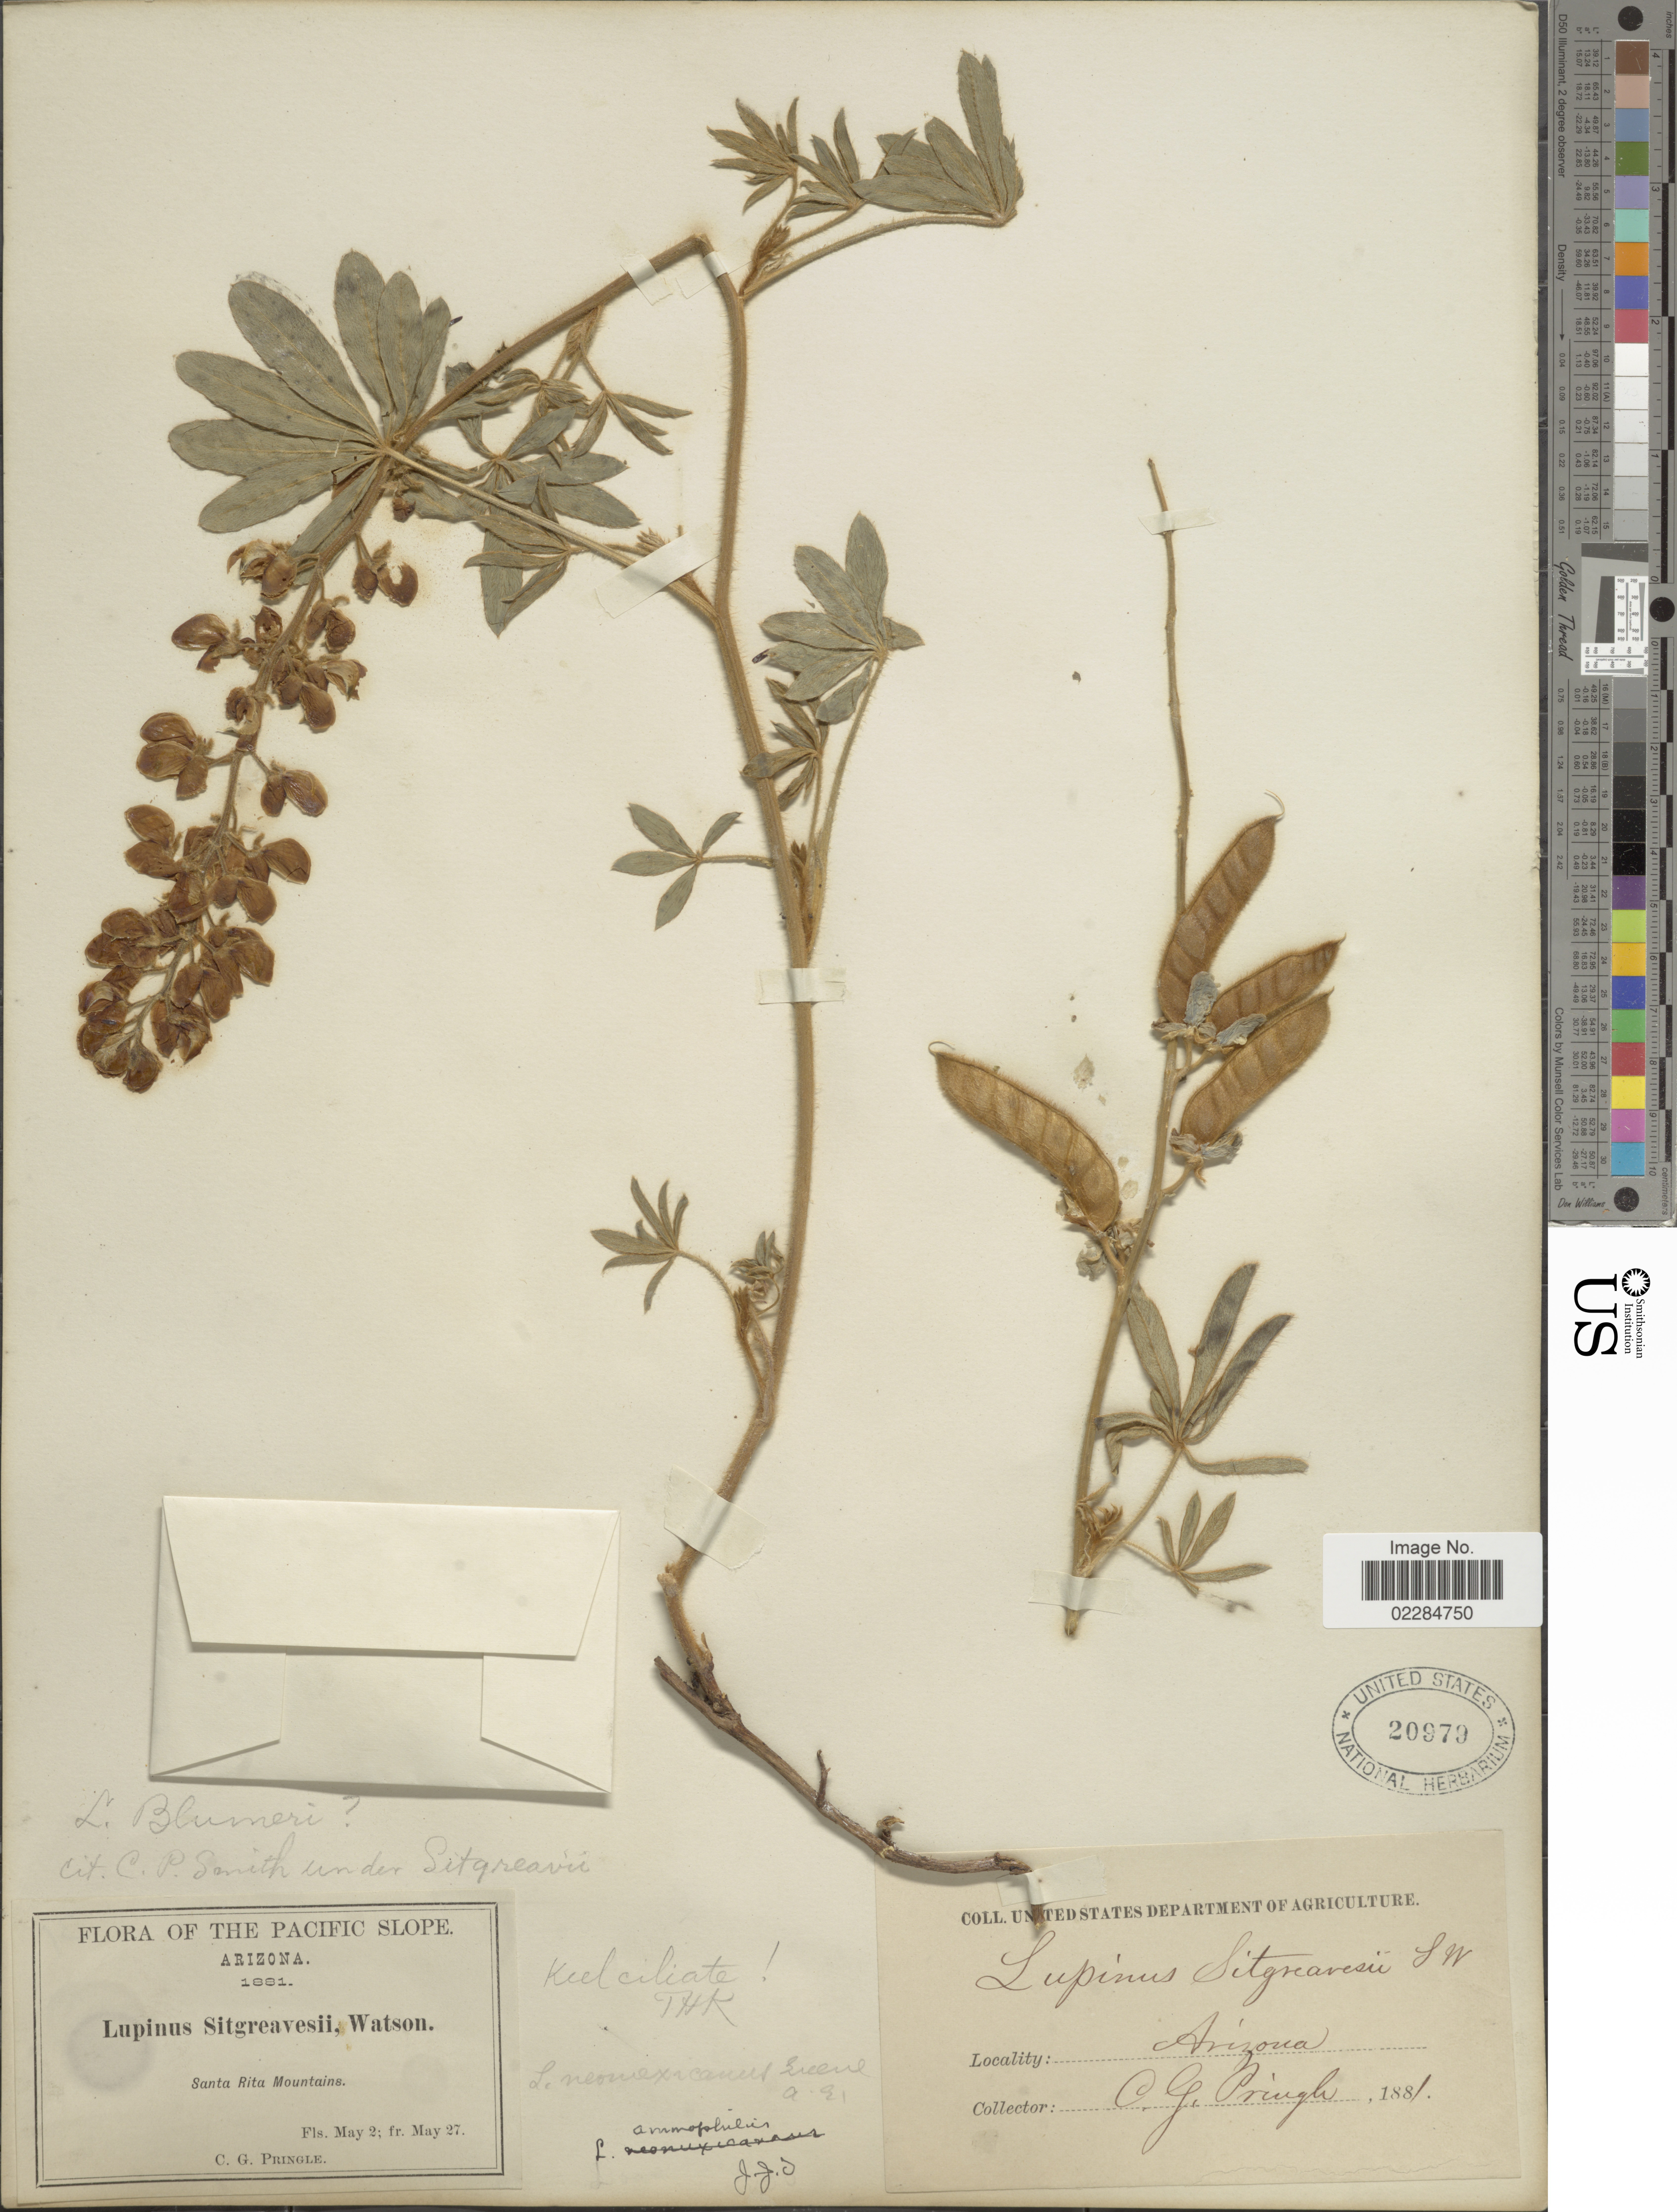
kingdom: Plantae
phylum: Tracheophyta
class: Magnoliopsida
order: Fabales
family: Fabaceae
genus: Lupinus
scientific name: Lupinus blumeri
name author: Greene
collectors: C. G. Pringle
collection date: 1881-05-02/1881-05-27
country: United States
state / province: Arizona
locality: The Pacific Slope. Santa Rita Mountains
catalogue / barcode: US 20979